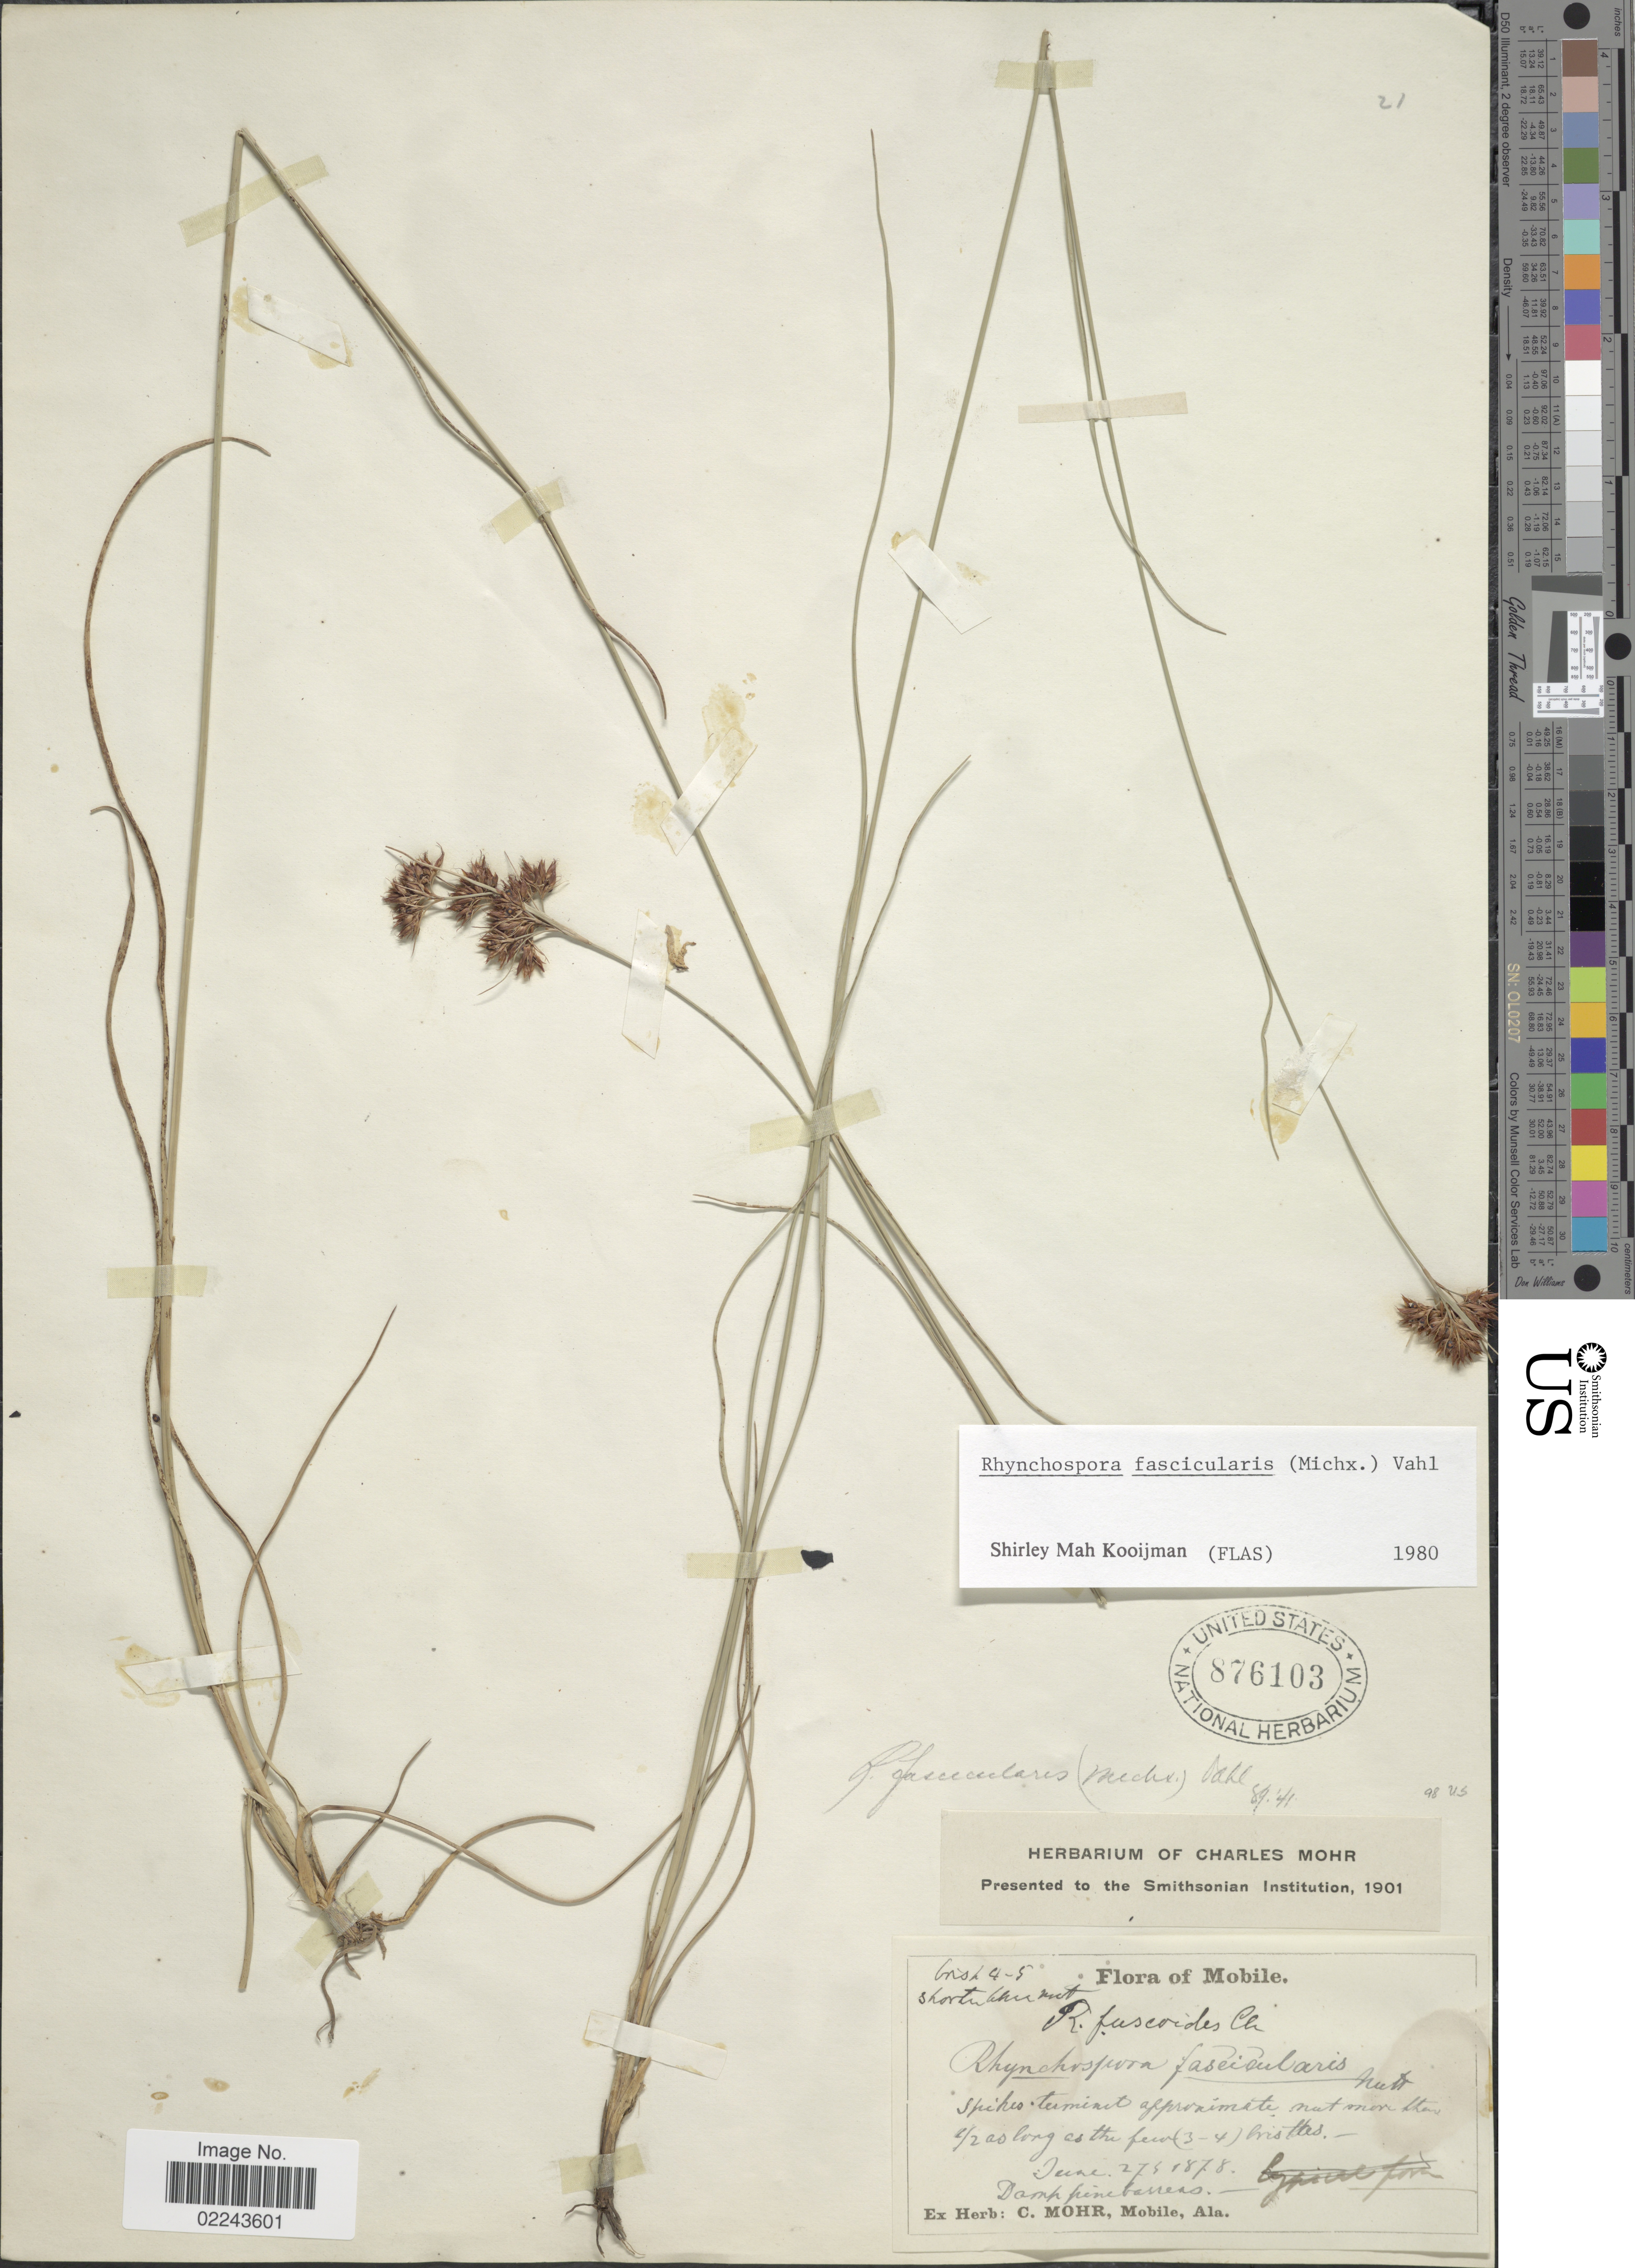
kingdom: Plantae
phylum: Tracheophyta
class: Liliopsida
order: Poales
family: Cyperaceae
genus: Rhynchospora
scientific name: Rhynchospora fascicularis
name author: (Michx.) Vahl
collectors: ex herb. C. Mohr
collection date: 1878-06-27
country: United States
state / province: Alabama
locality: Mobile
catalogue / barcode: US 876103